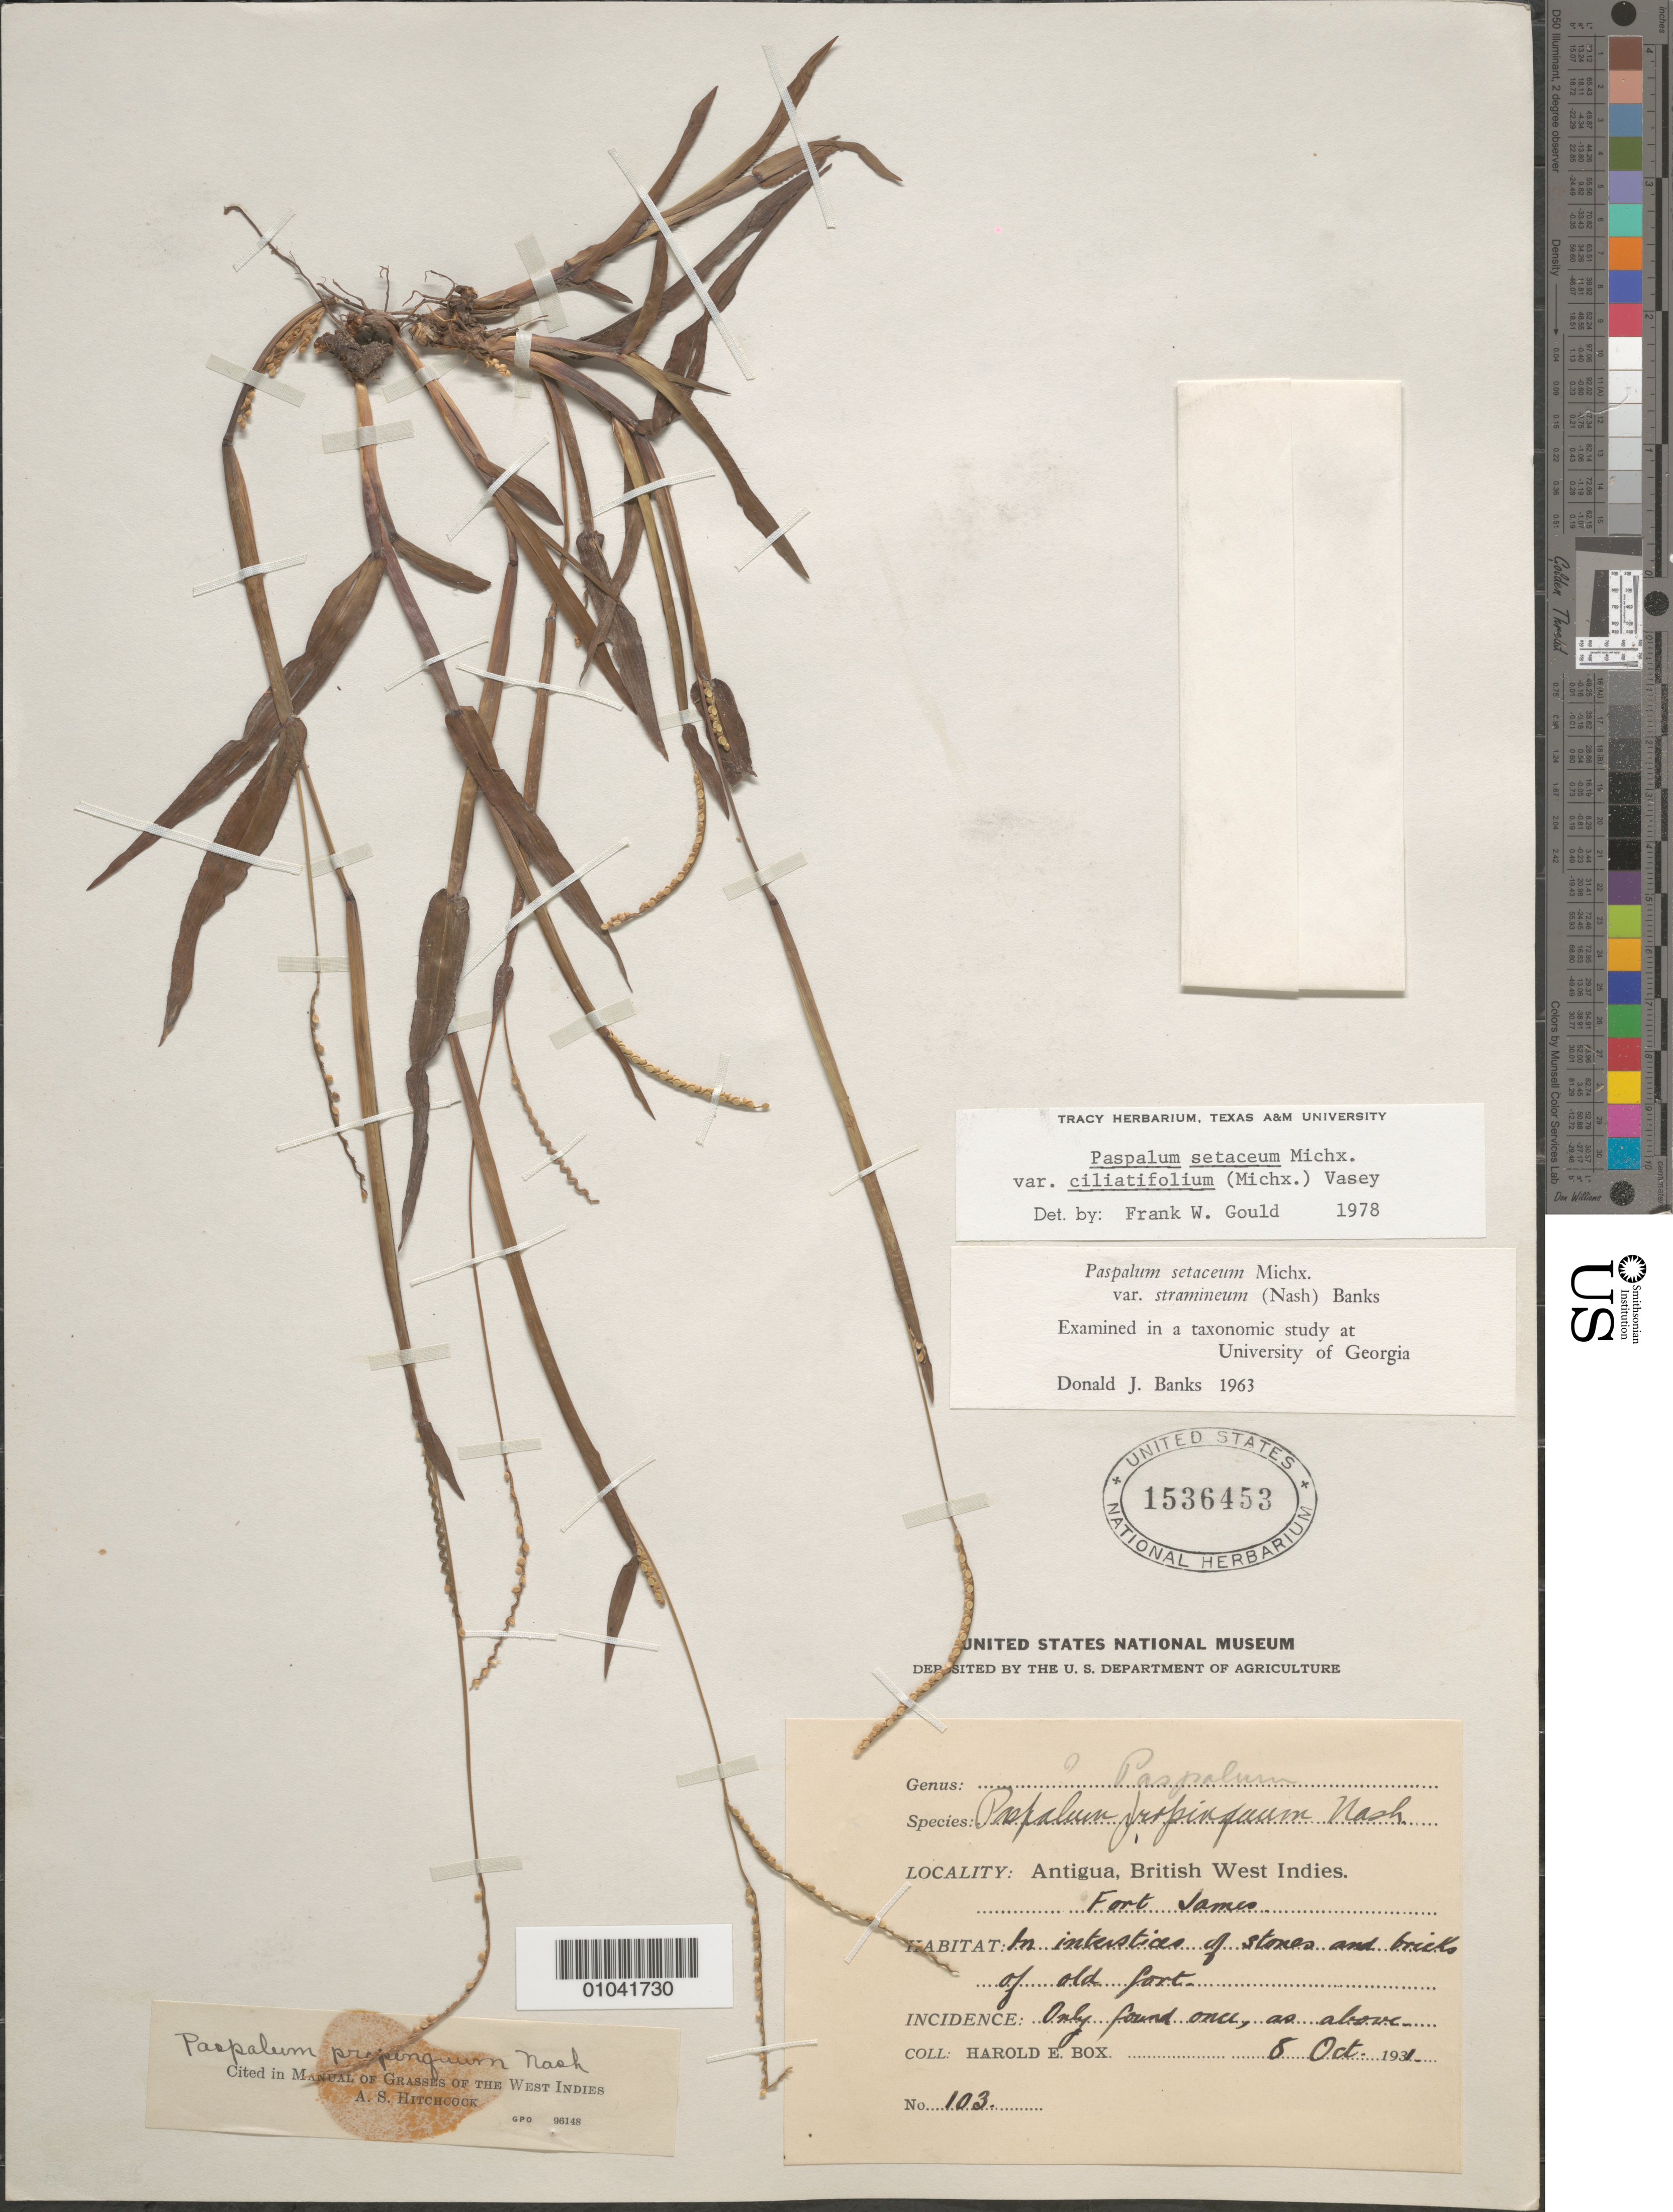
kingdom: Plantae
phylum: Tracheophyta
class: Liliopsida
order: Poales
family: Poaceae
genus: Paspalum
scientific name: Paspalum setaceum var. ciliatifolium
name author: (Michx.) Vasey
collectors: H. E. Box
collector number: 103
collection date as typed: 08 Oct 1931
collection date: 1931-10-08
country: Antigua and Barbuda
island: Antigua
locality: Fort James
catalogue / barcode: US 1536453